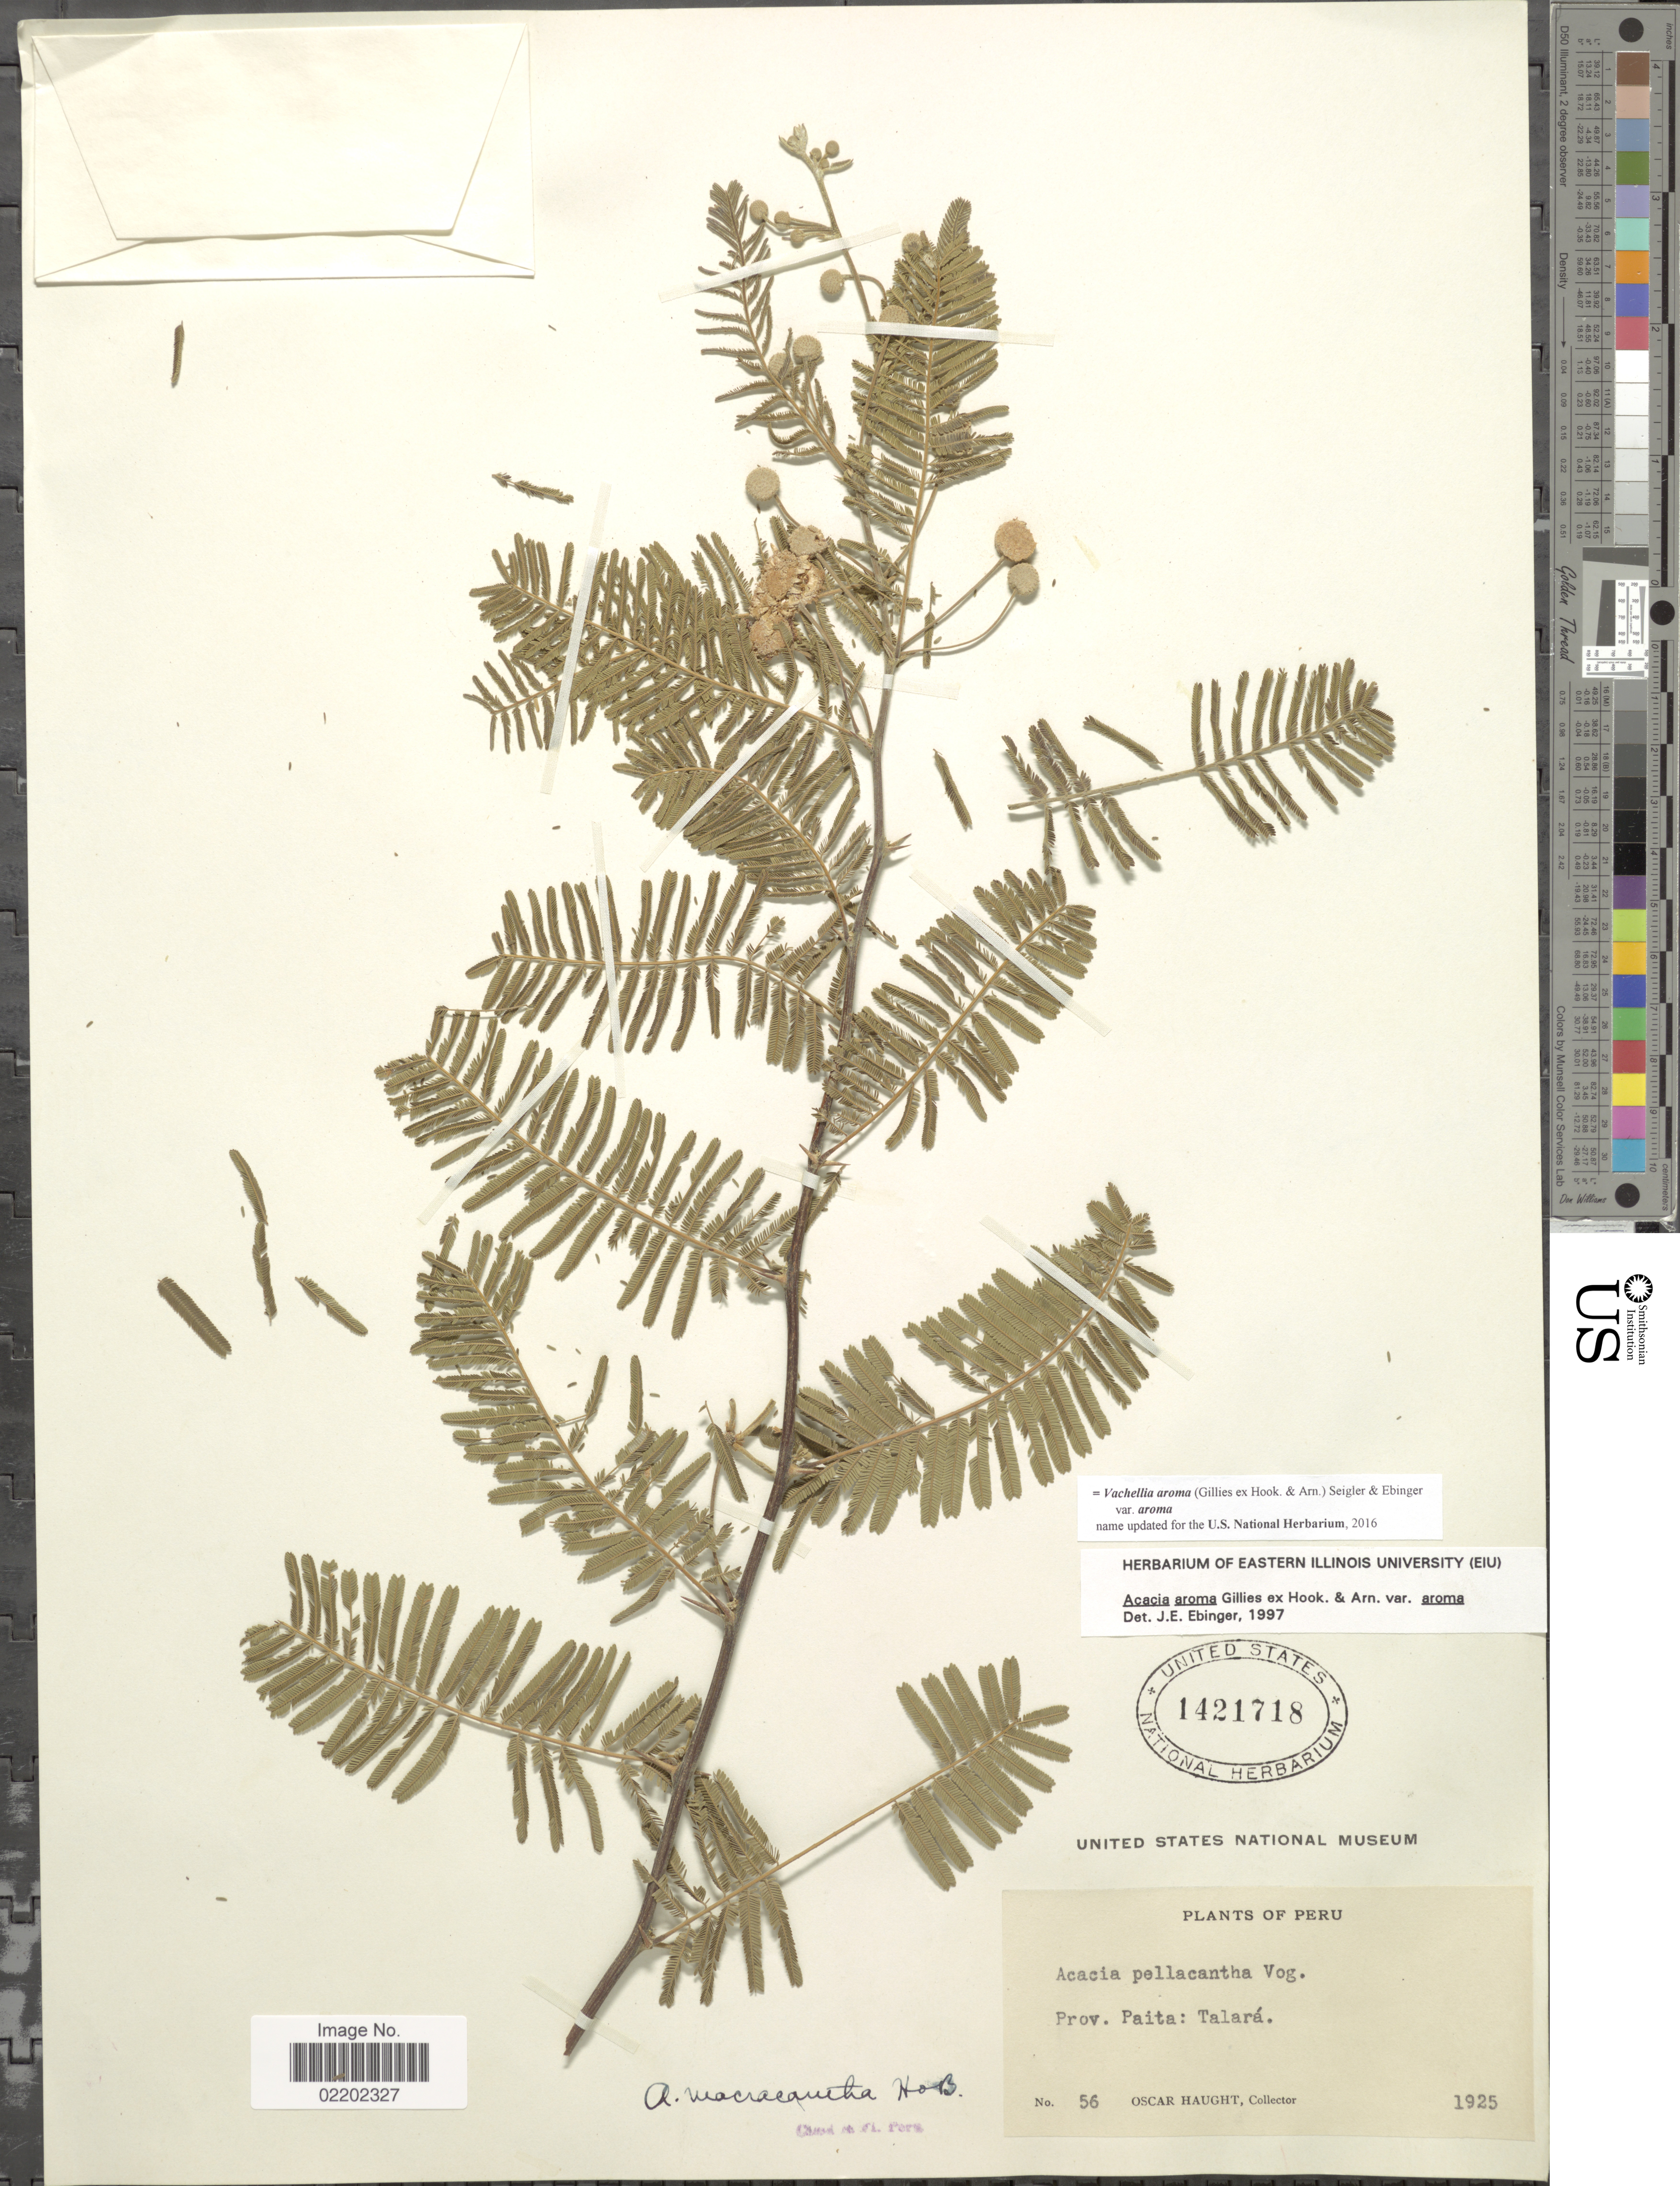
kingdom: Plantae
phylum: Tracheophyta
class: Magnoliopsida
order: Fabales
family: Fabaceae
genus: Vachellia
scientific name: Vachellia aroma var. aroma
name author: (Gillies ex Hook. & Arn.) Seigler & Ebinger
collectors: O. Haught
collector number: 56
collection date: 1925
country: Peru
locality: Prov. Paita: Talará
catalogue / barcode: US 1421718